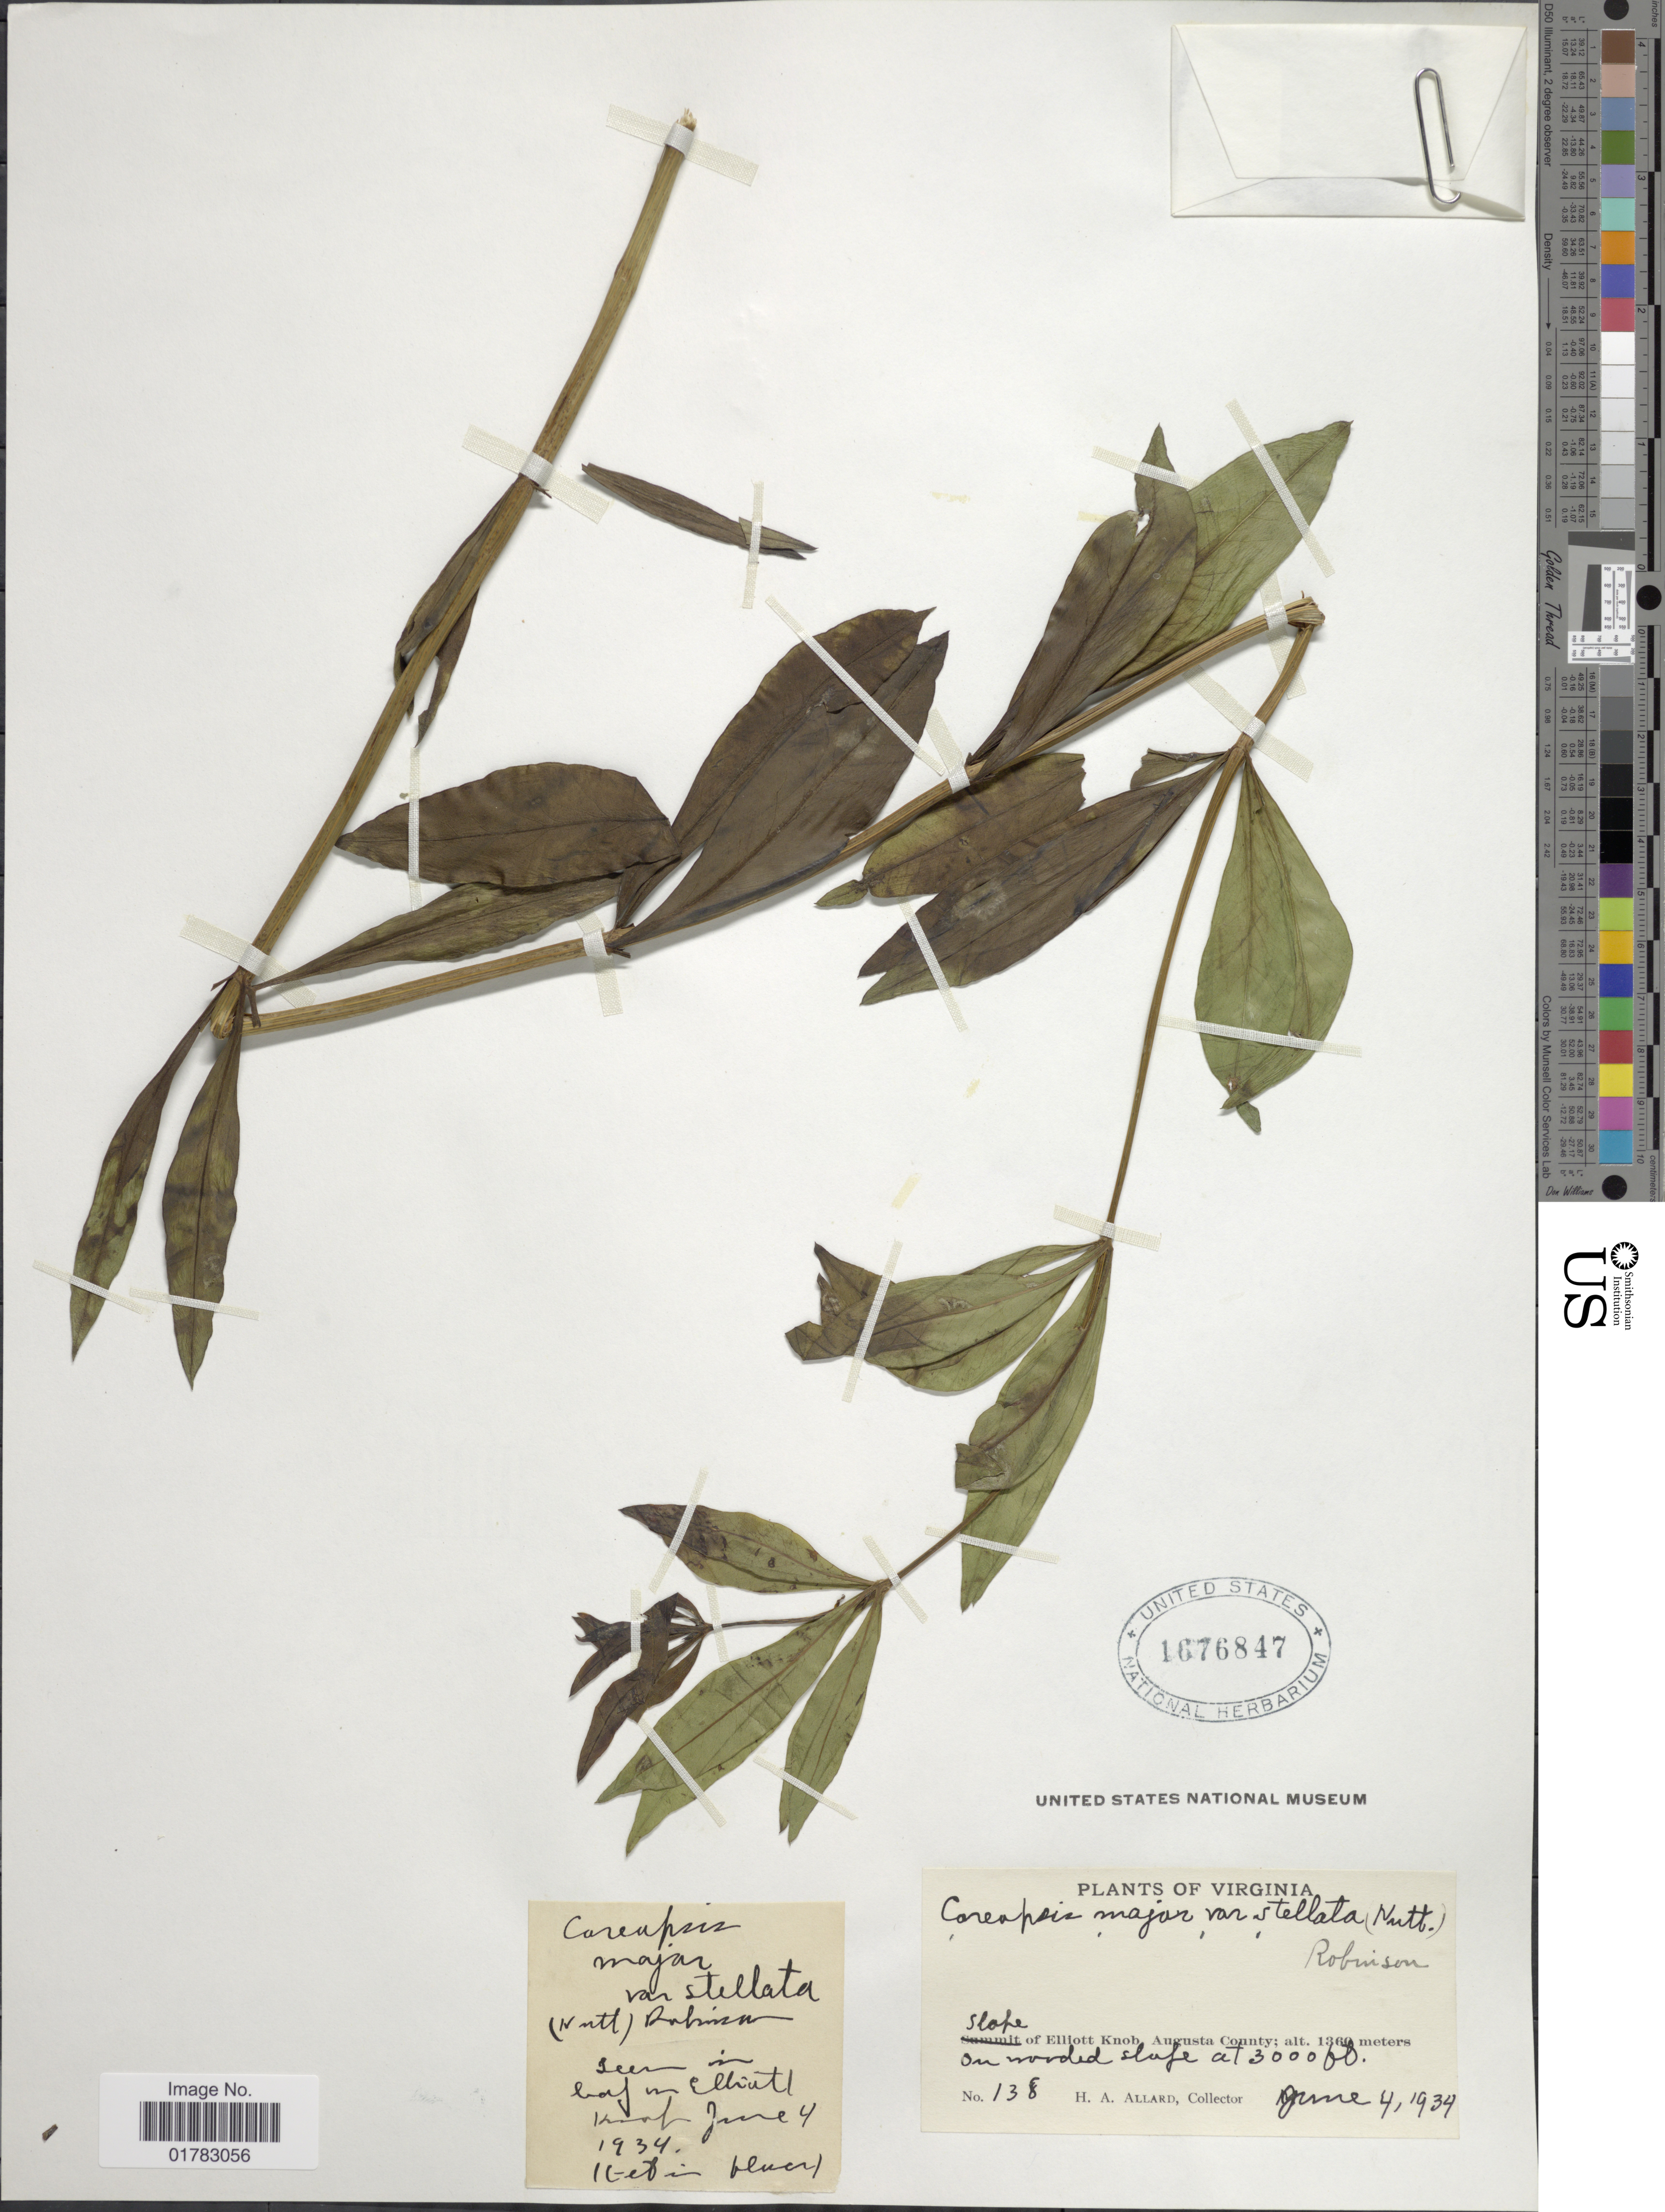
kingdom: Plantae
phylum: Tracheophyta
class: Magnoliopsida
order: Asterales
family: Asteraceae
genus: Coreopsis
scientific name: Coreopsis major var. stellata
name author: (Nutt.) Torr. & A. Gray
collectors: H. A. Allard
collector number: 138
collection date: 1934-06-04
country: United States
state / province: Virginia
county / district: Augusta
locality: Slope of Elliott Knob, on wooded slope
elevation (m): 914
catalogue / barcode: US 1676847